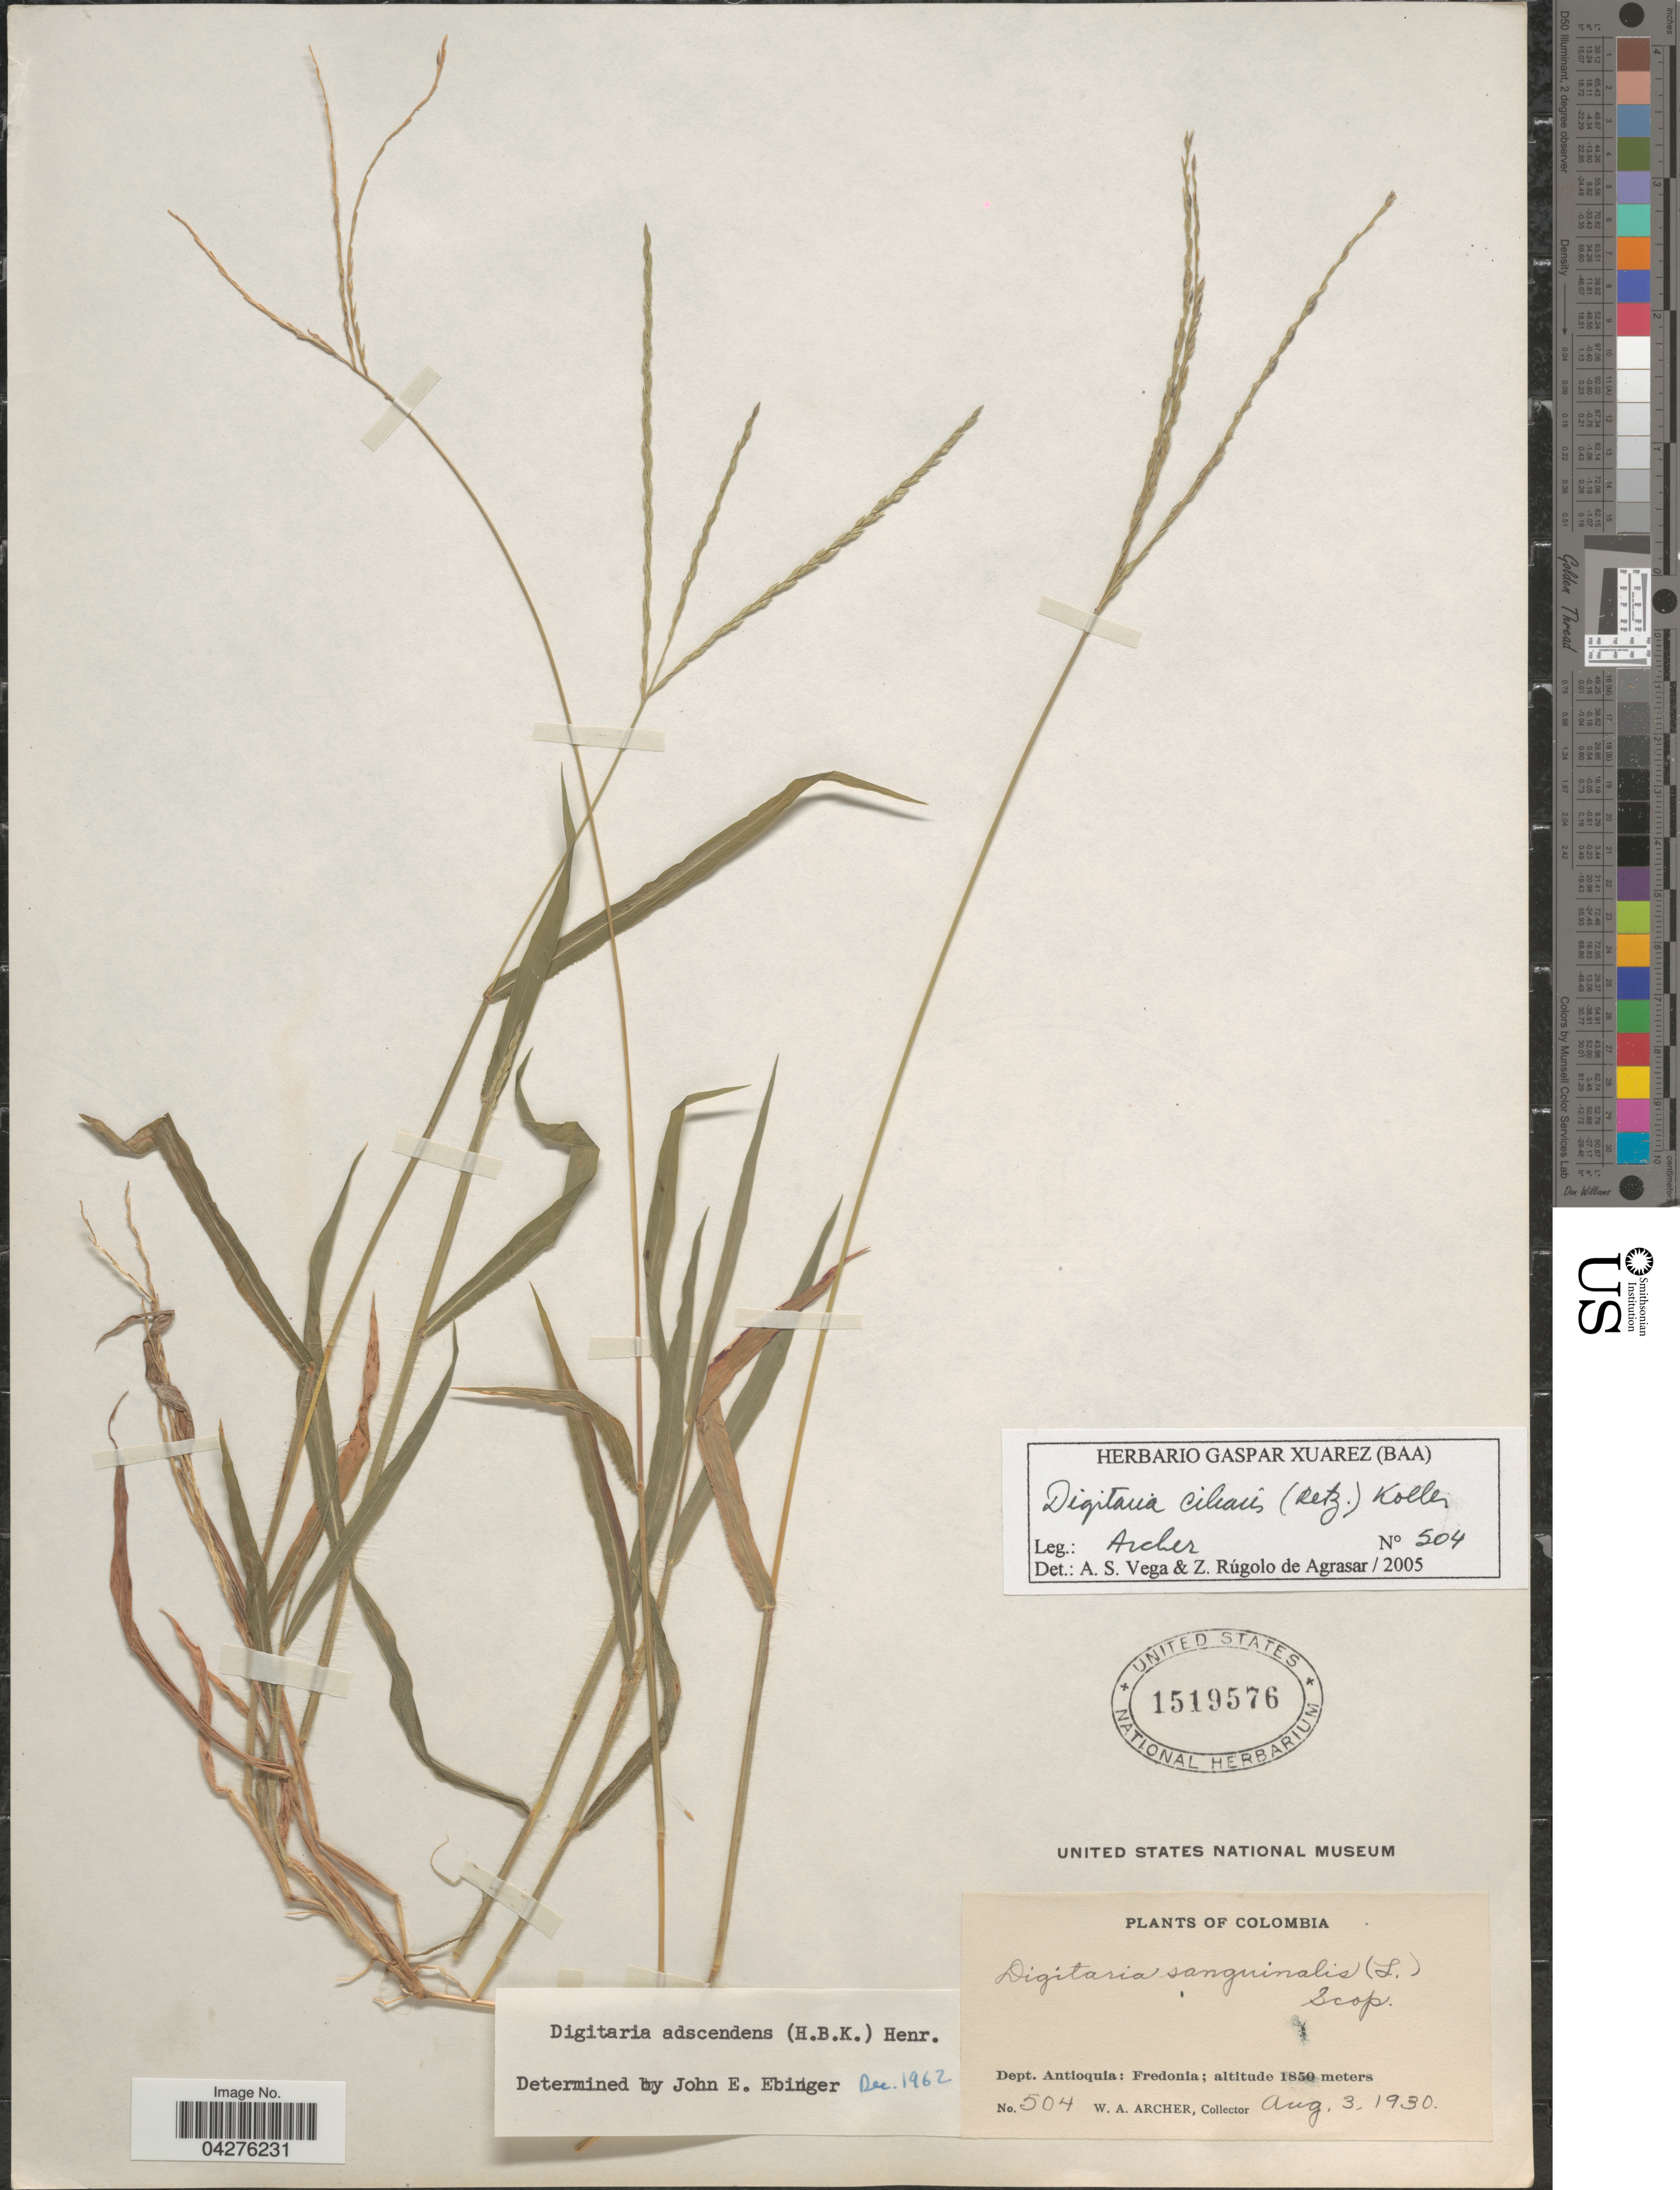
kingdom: Plantae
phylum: Tracheophyta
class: Liliopsida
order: Poales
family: Poaceae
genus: Digitaria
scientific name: Digitaria ciliaris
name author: (Retz.) Koeler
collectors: W. Archer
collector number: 504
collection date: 1930-08-03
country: Colombia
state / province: Antioquia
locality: Dept. Antioquia: Fredonia.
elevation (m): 1850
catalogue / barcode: US 1519576